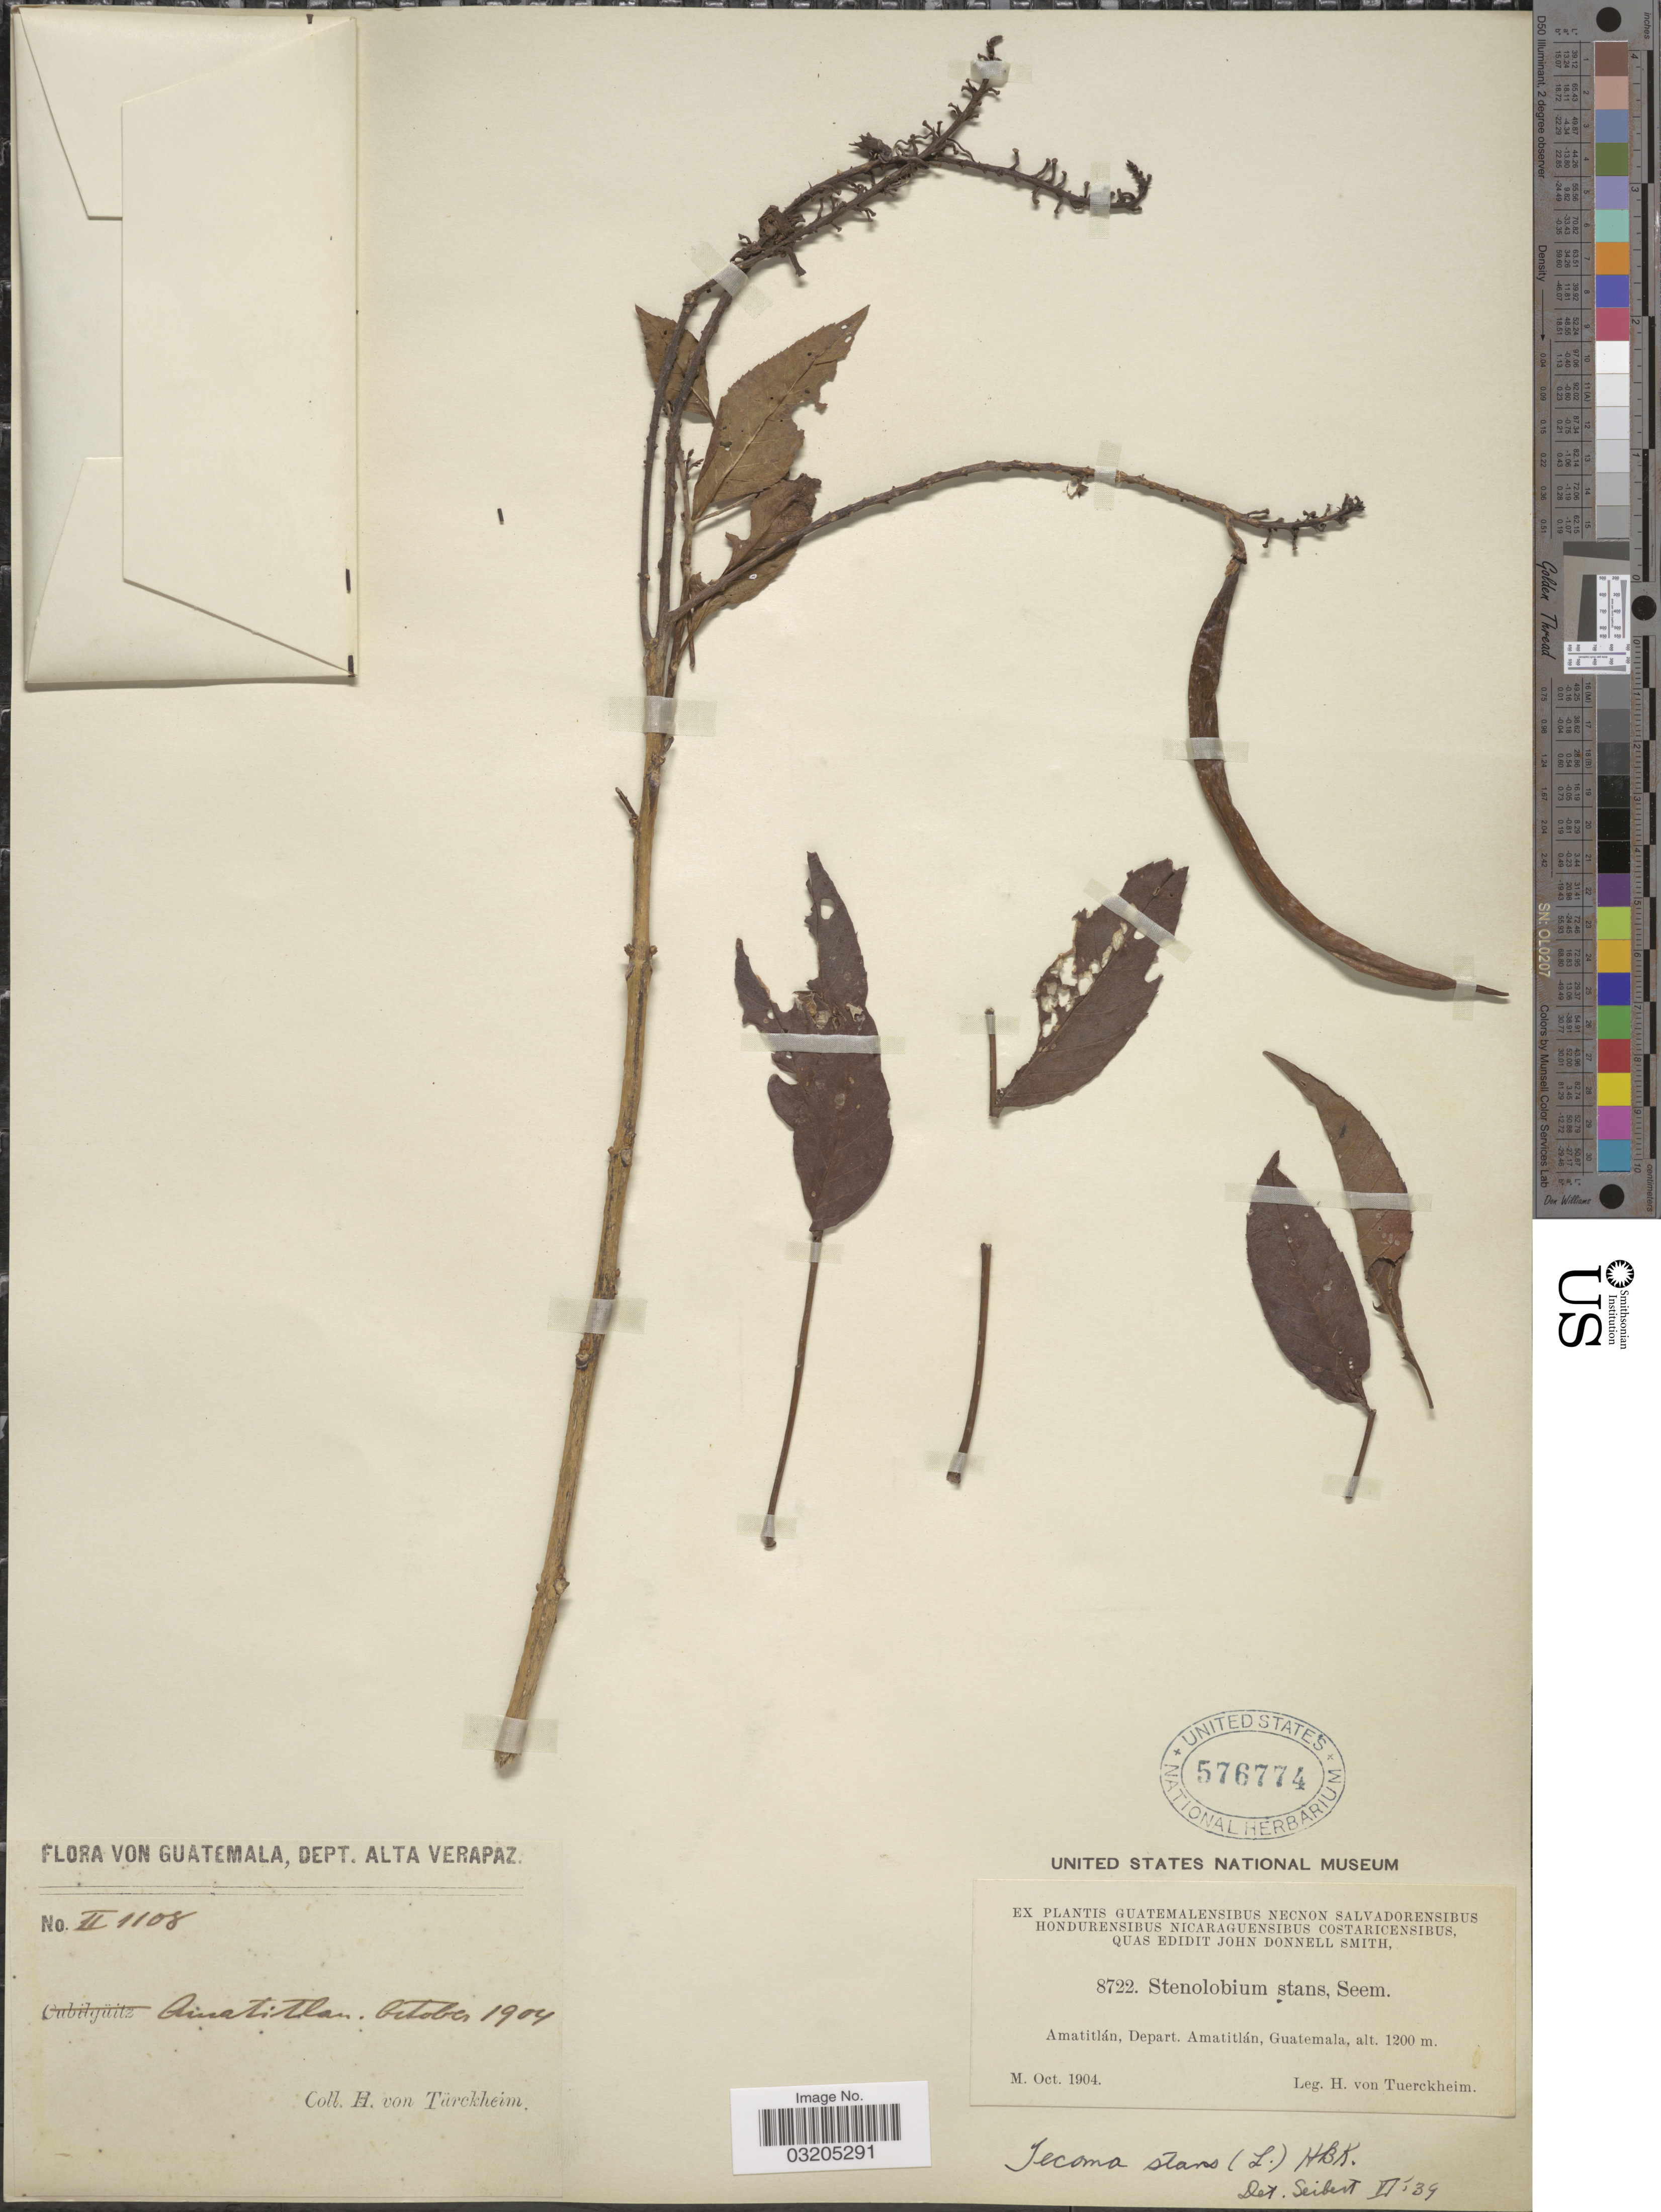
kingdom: Plantae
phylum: Tracheophyta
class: Magnoliopsida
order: Lamiales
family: Bignoniaceae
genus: Tecoma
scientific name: Tecoma stans var. stans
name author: (L.) Juss. ex Kunth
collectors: H. von Tuerckheim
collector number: II 1108/8722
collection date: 1904-10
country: Guatemala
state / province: Alta Verapaz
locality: Dept. Alta Verapaz. Amatitlán. Depart. Amatitlán.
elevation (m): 1200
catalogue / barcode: US 576774